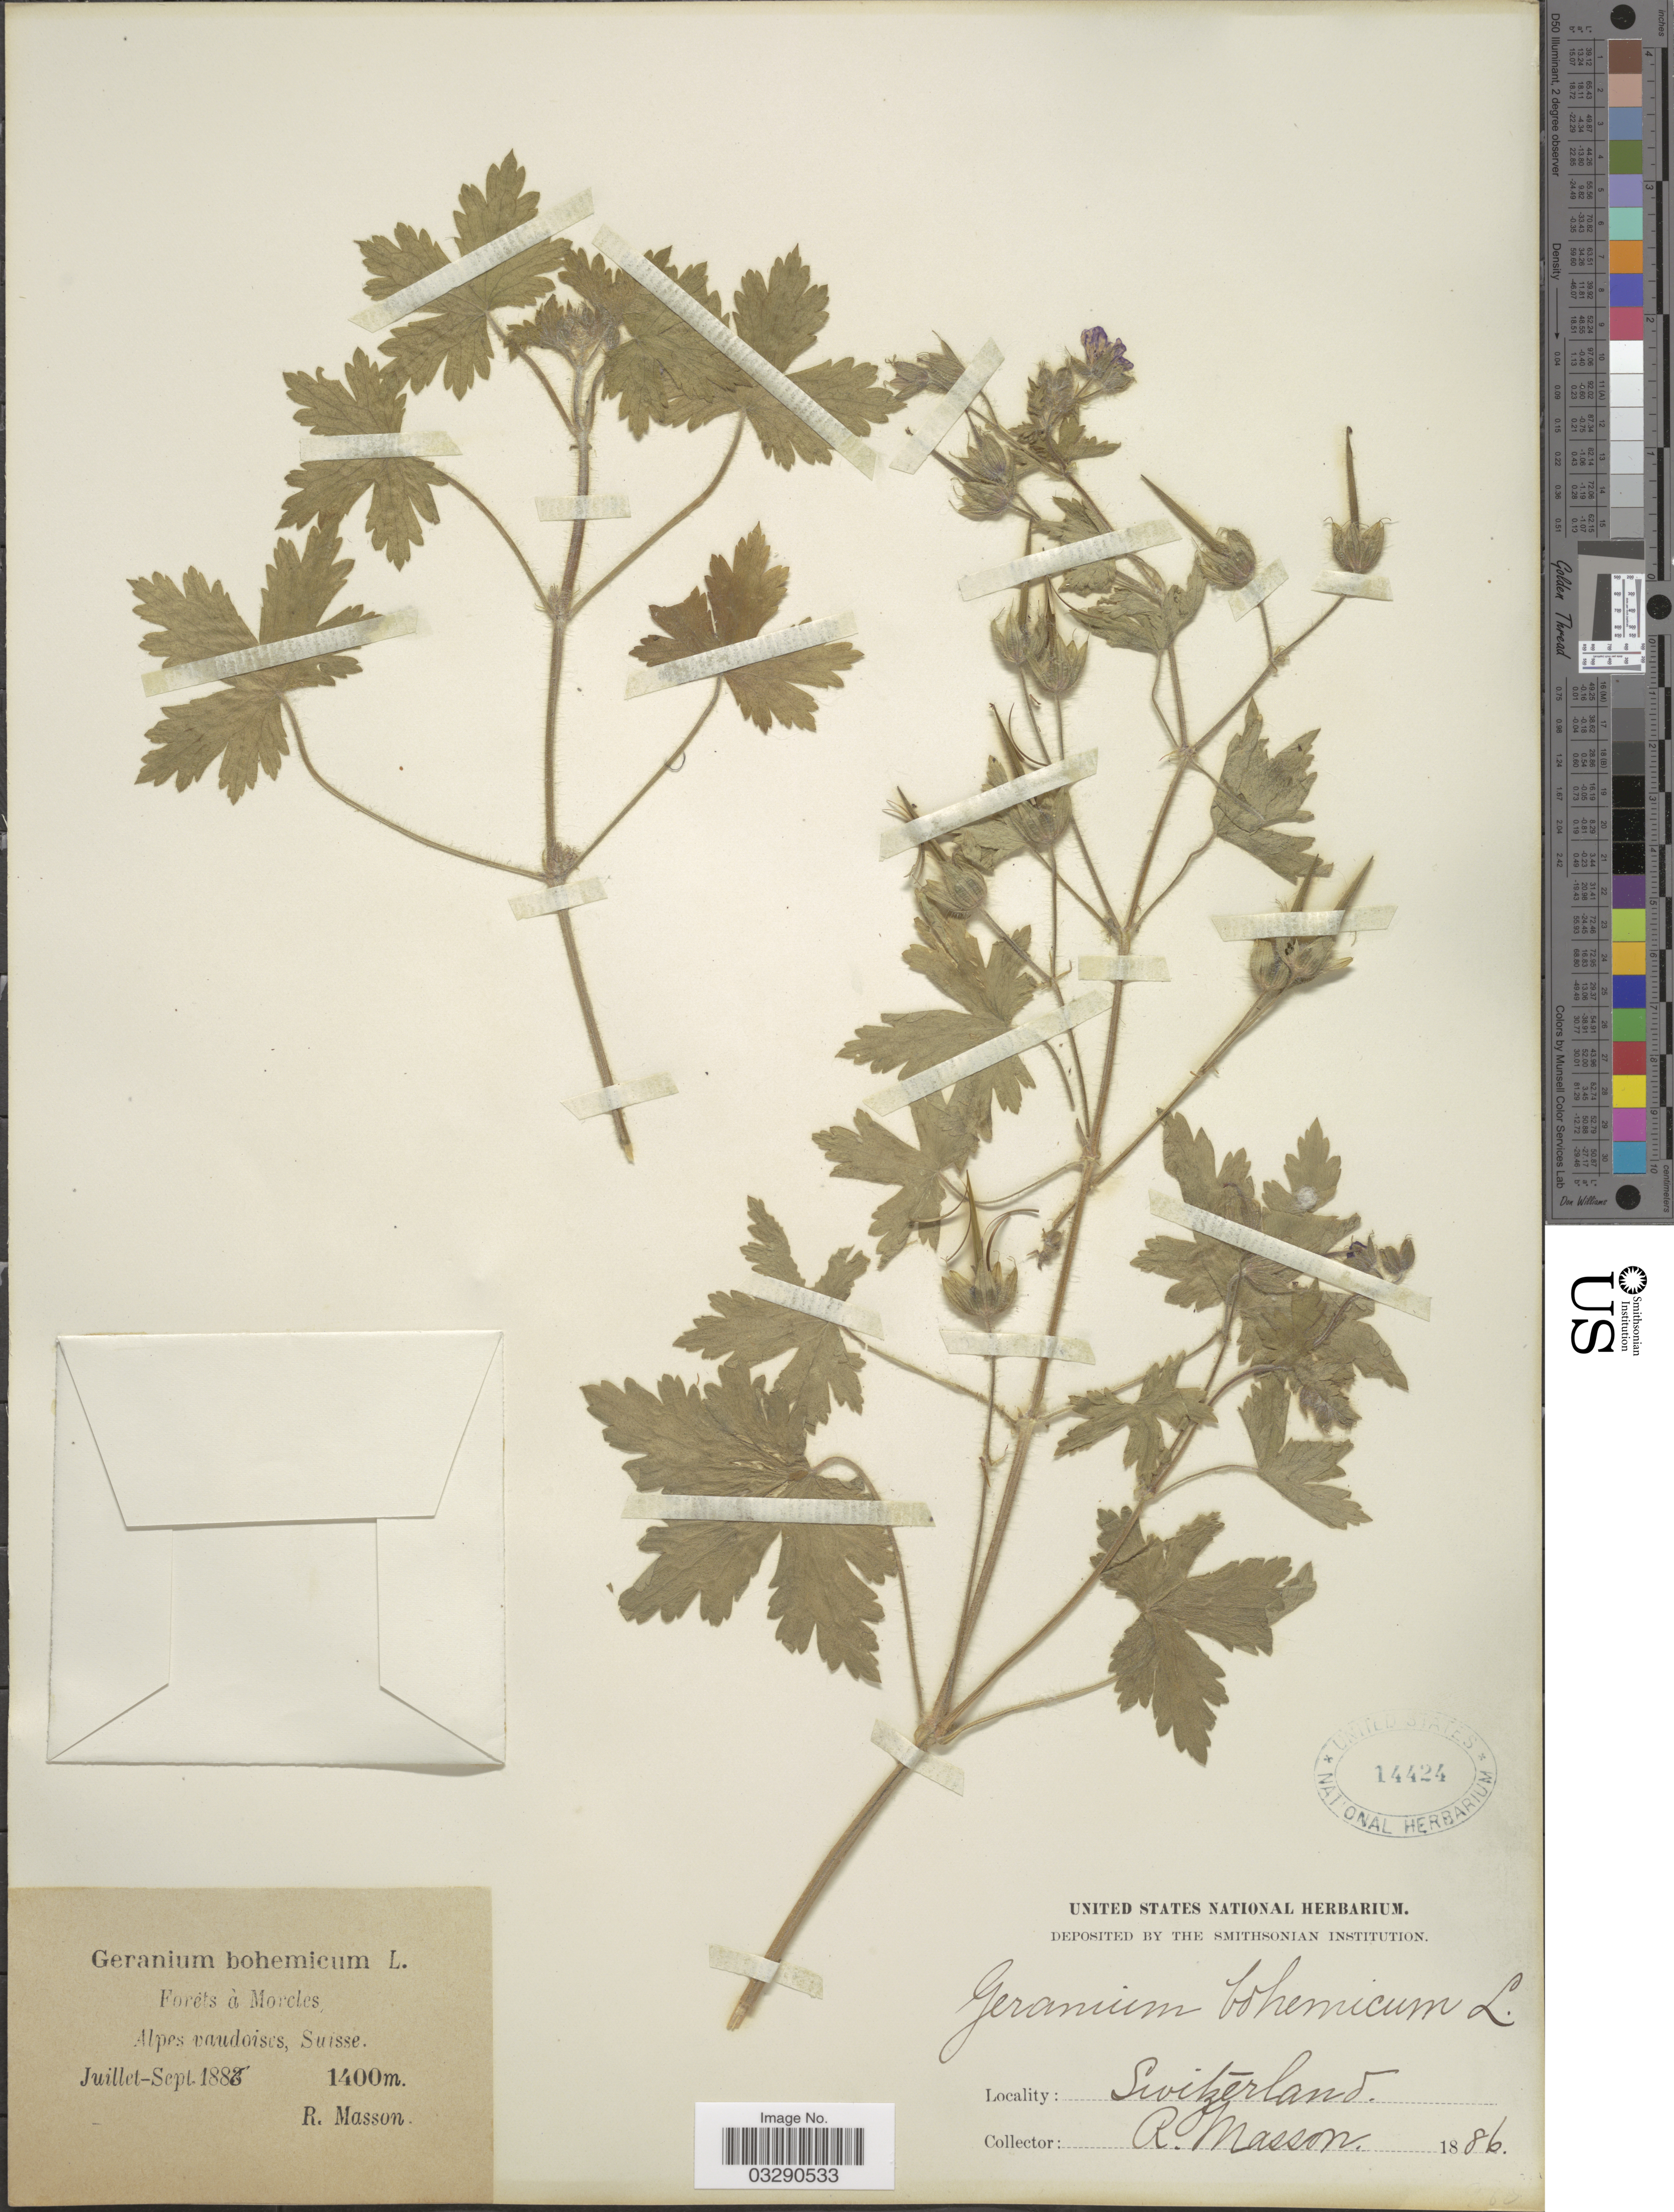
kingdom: Plantae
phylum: Tracheophyta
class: Magnoliopsida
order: Geraniales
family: Geraniaceae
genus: Geranium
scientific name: Geranium bohemicum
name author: L.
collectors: R. Masson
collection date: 1886-07/1886-09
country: Switzerland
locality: Forêts à Morcles, Alpes vaudoises, Suisse.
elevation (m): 1400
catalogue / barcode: US 14424